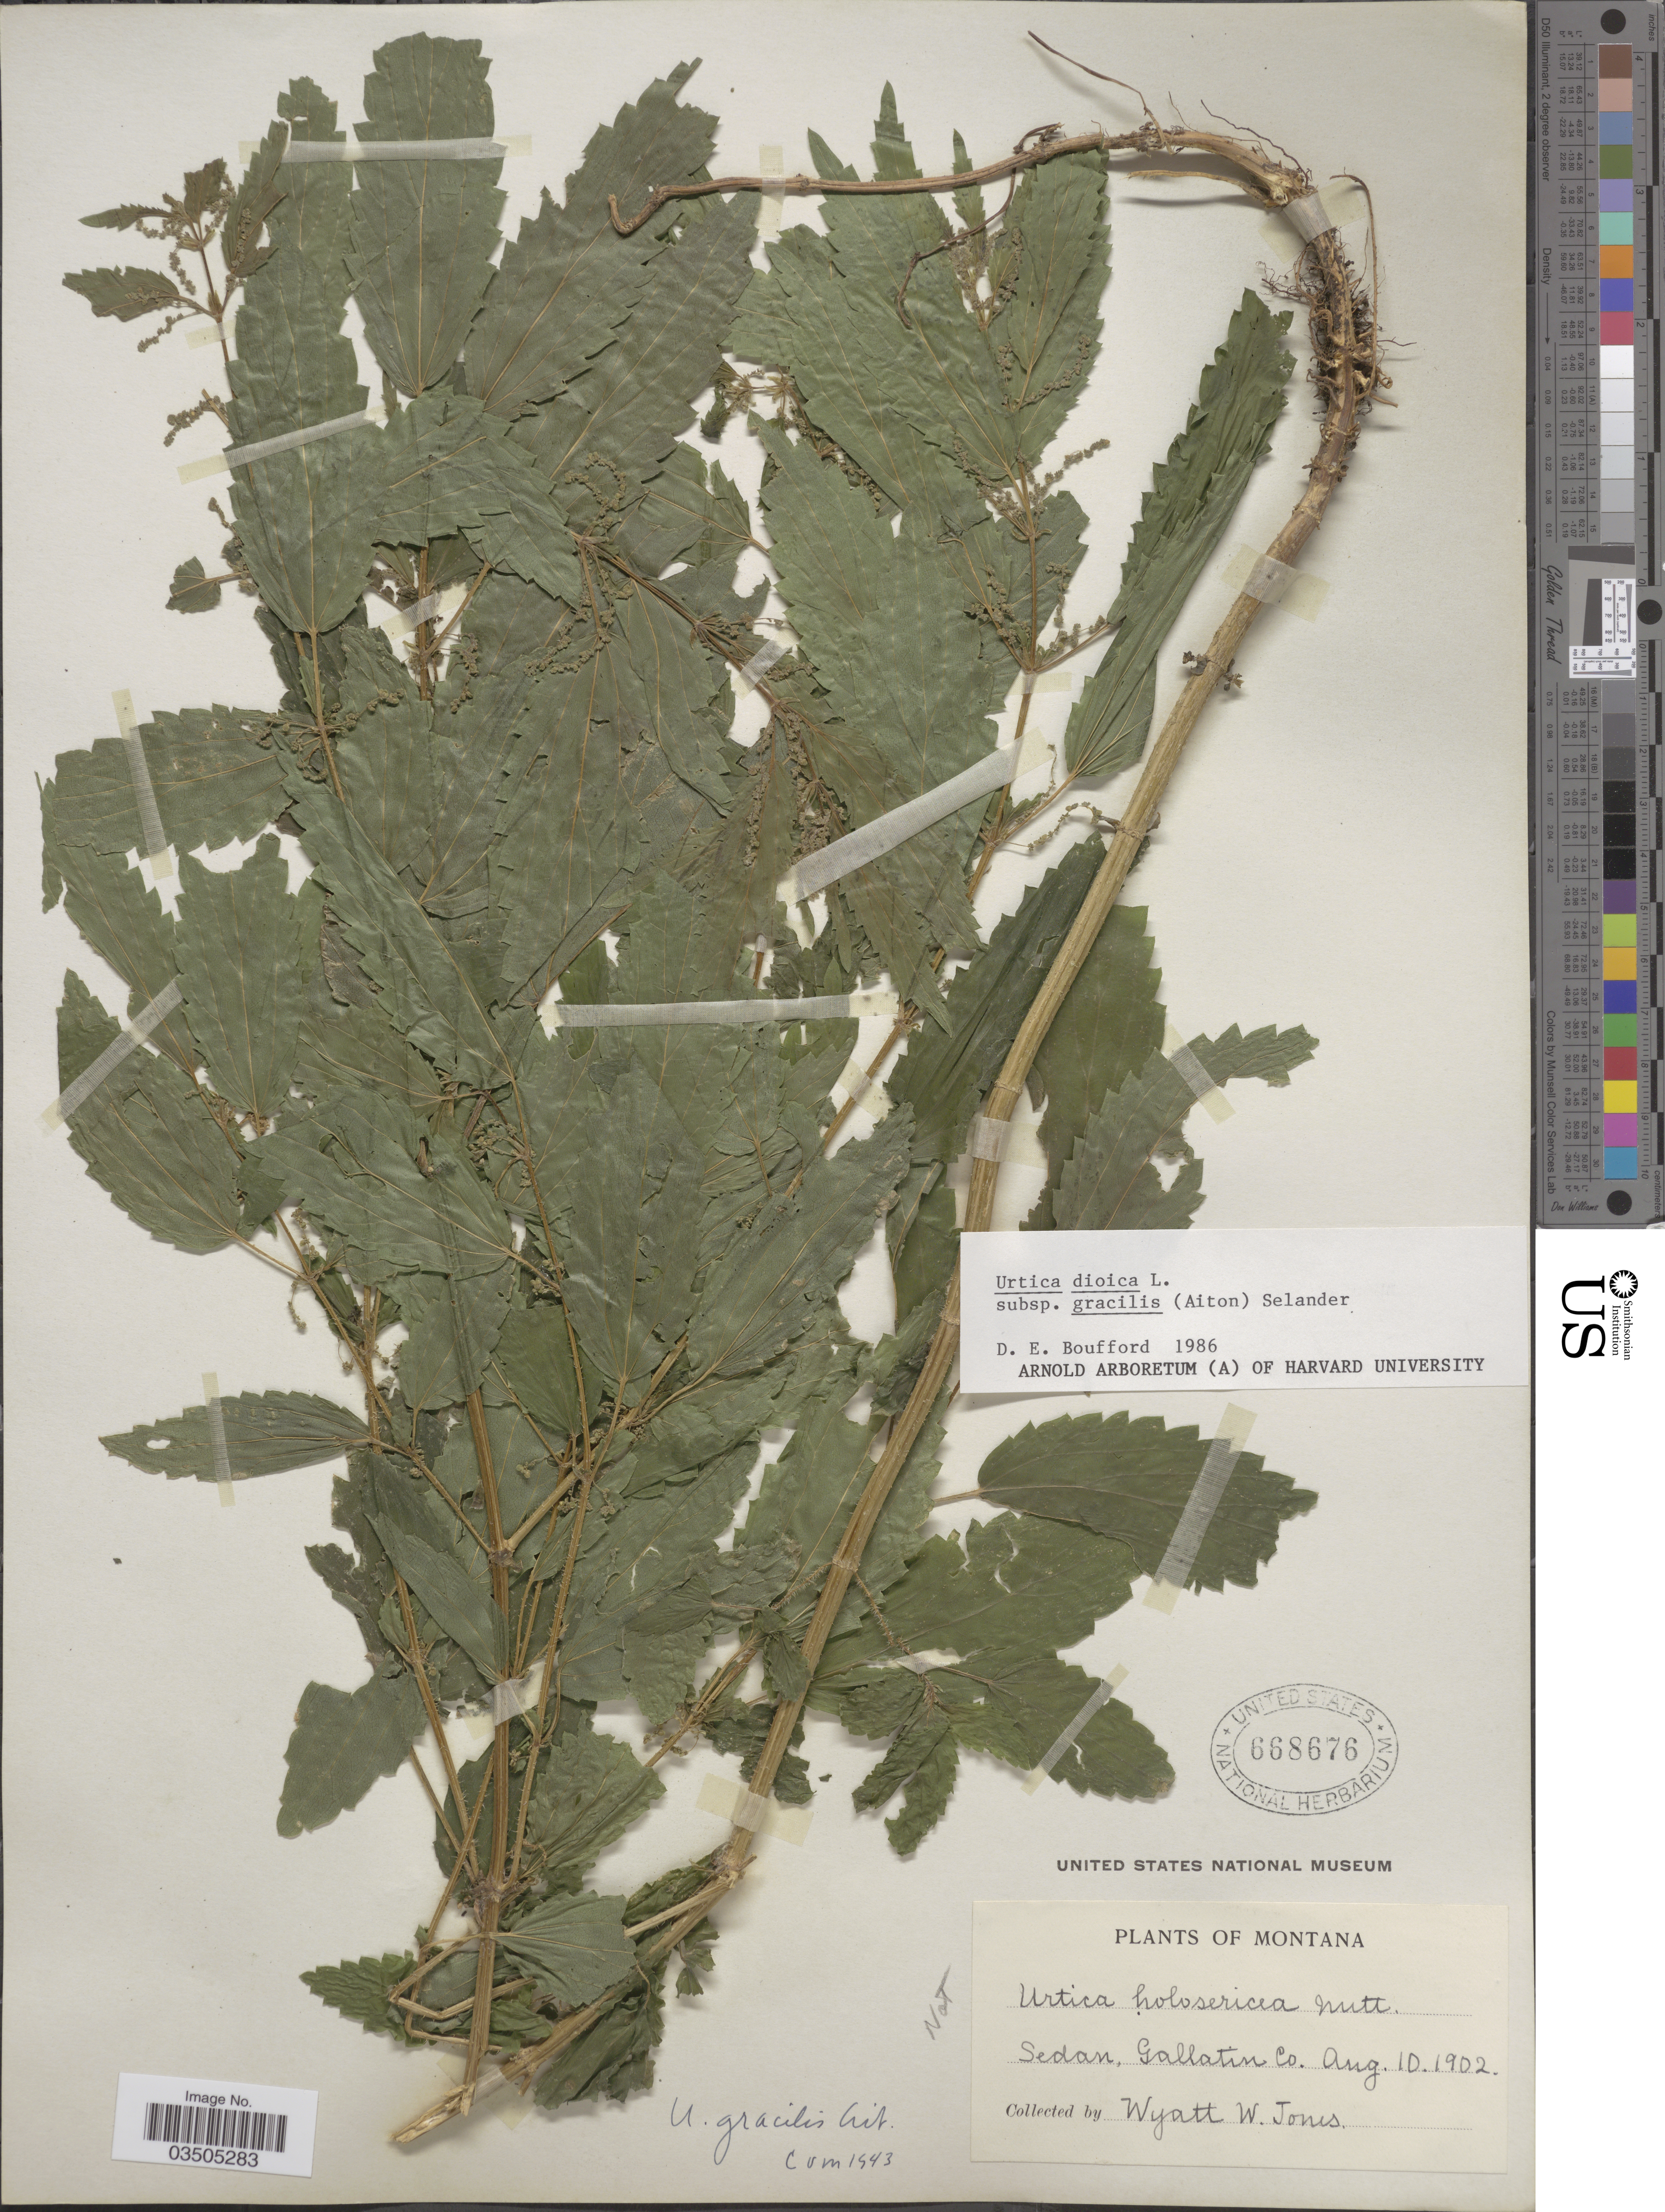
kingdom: Plantae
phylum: Tracheophyta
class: Magnoliopsida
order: Rosales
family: Urticaceae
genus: Urtica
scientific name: Urtica dioica subsp. gracilis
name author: L.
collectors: W. W. Jones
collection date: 1902-08-10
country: United States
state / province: Montana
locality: Sedan, Gallatin Co.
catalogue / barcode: US 668676